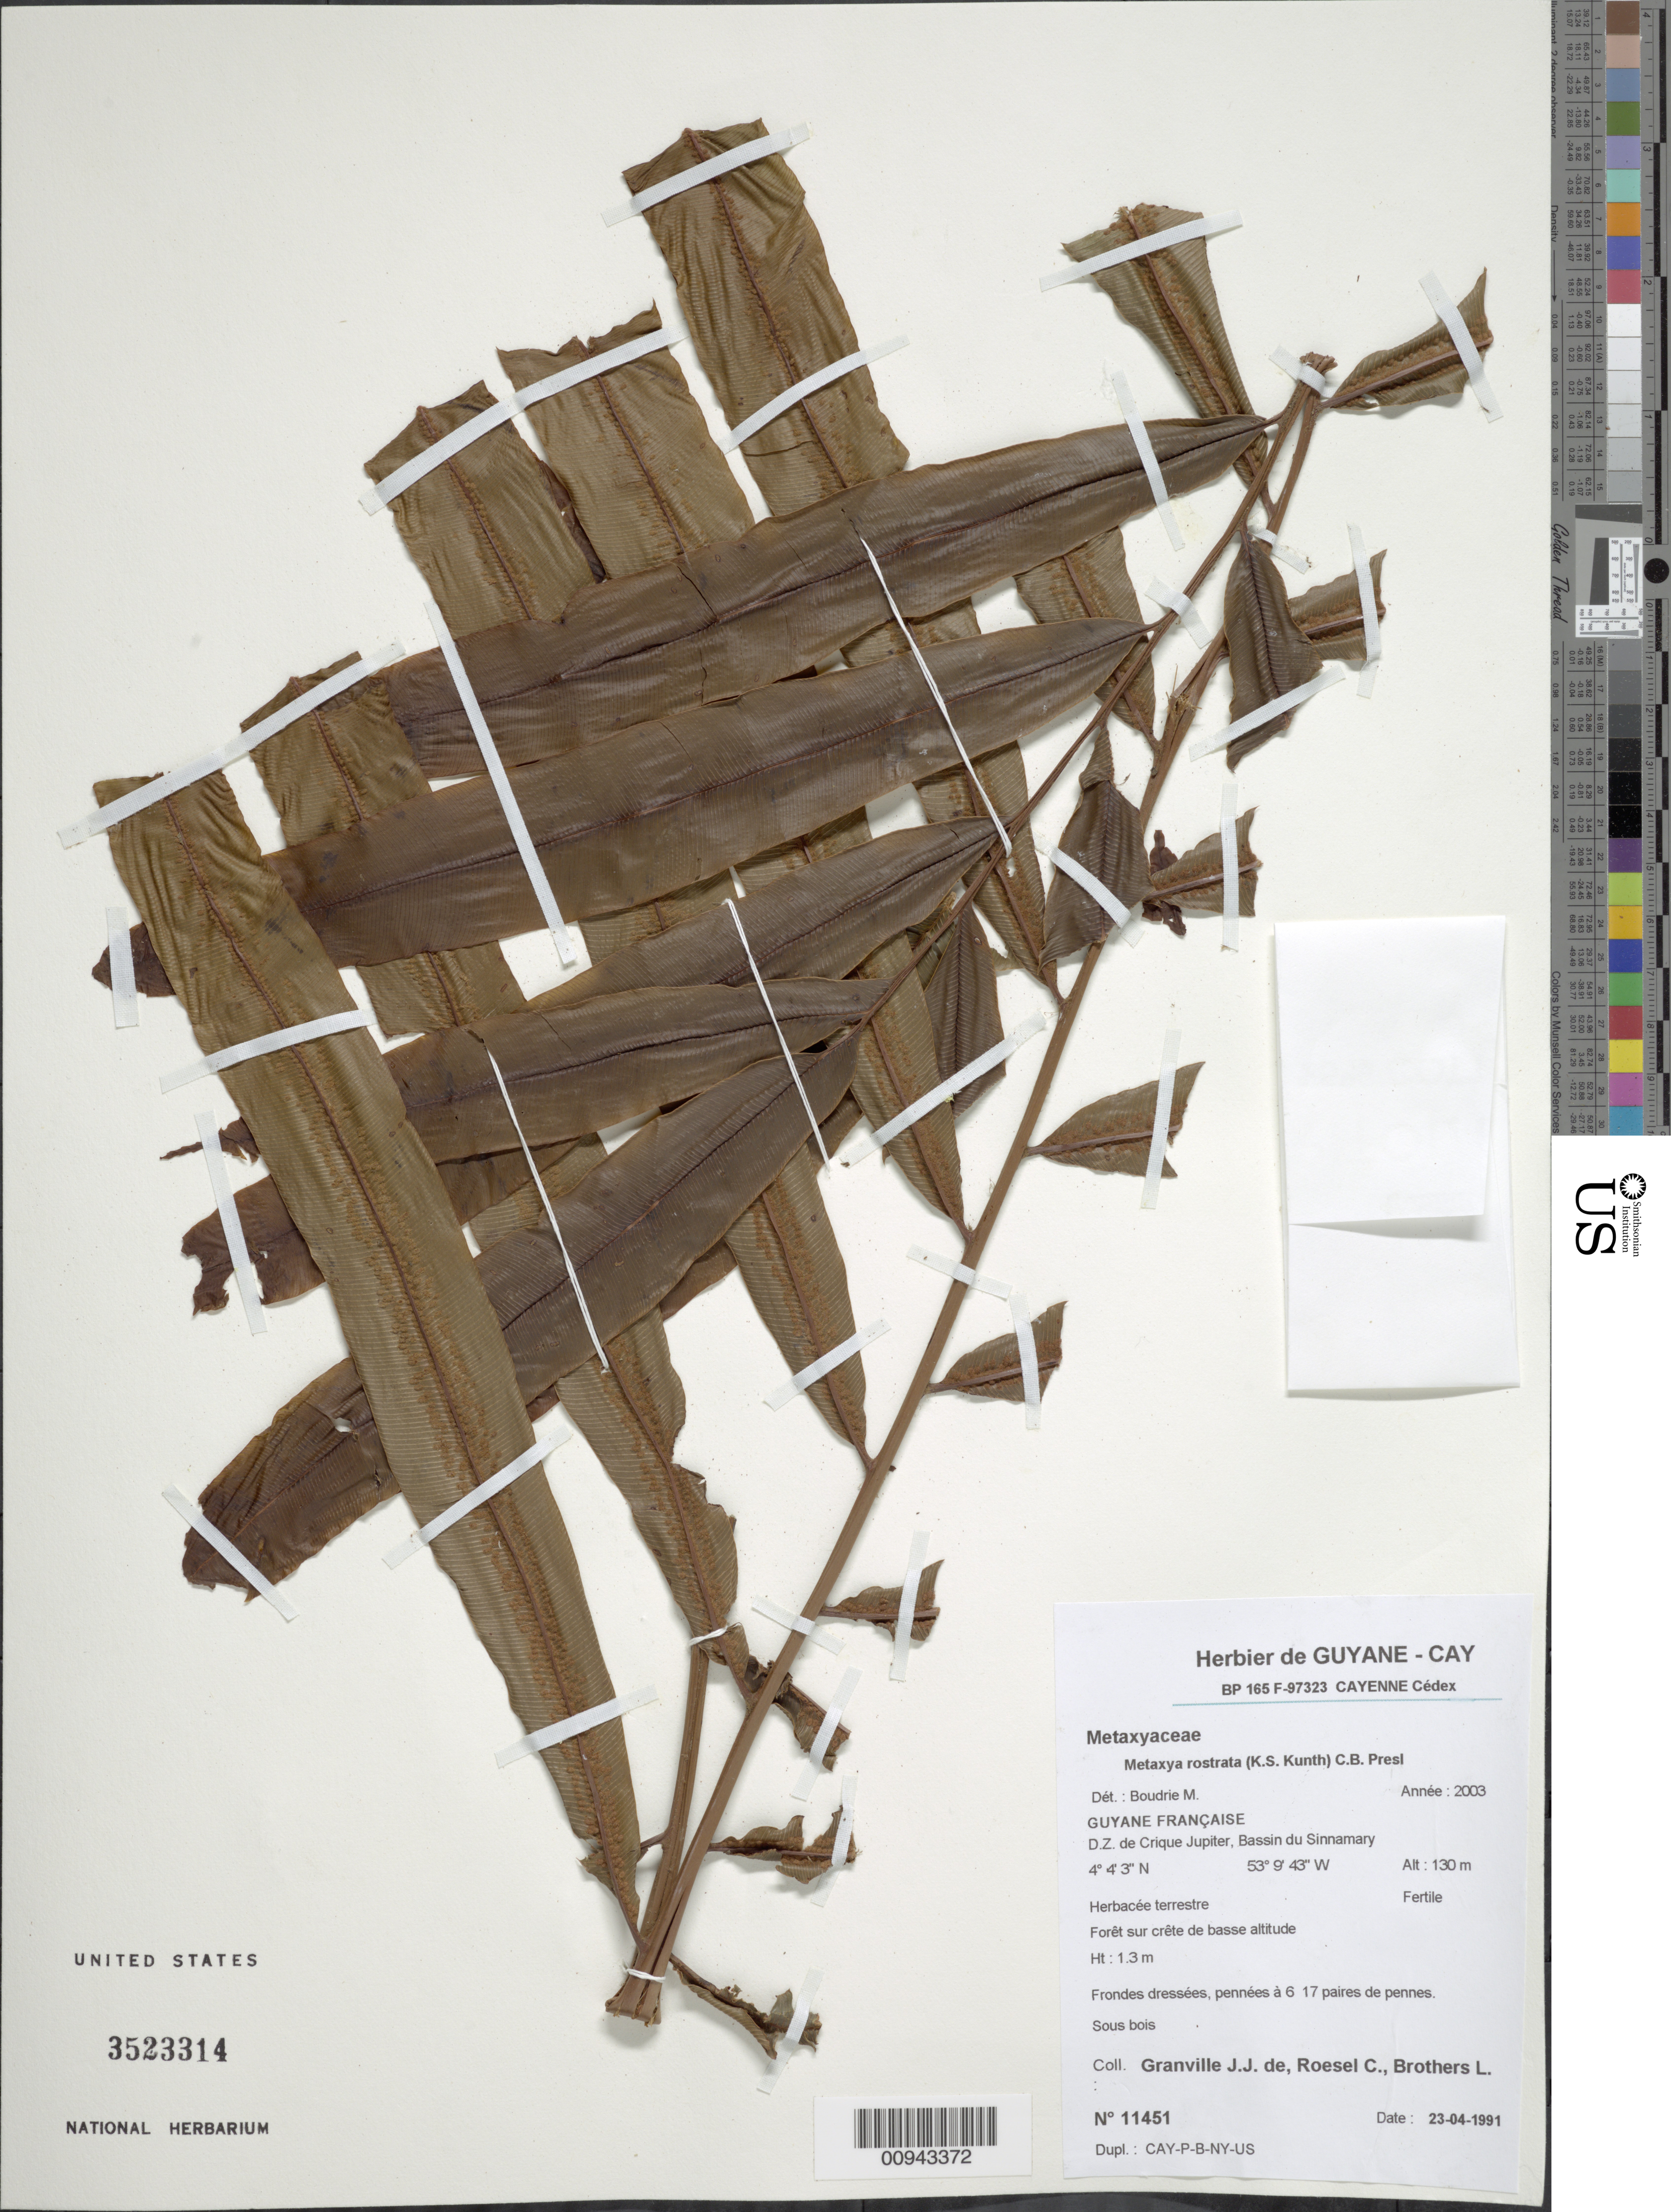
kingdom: Plantae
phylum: Tracheophyta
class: Polypodiopsida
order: Cyatheales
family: Metaxyaceae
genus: Metaxya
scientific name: Metaxya rostrata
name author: (Kunth) C. Presl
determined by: Boudrie, M.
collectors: J.-J. de Granville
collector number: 11451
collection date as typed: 23-Apr-91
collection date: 1991-04-23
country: French Guiana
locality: D.Z. de Crique Jupiter, Bassin du Sinnamary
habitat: Foret sur crete de basse altitude. Sous bois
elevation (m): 130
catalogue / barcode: US 3523314